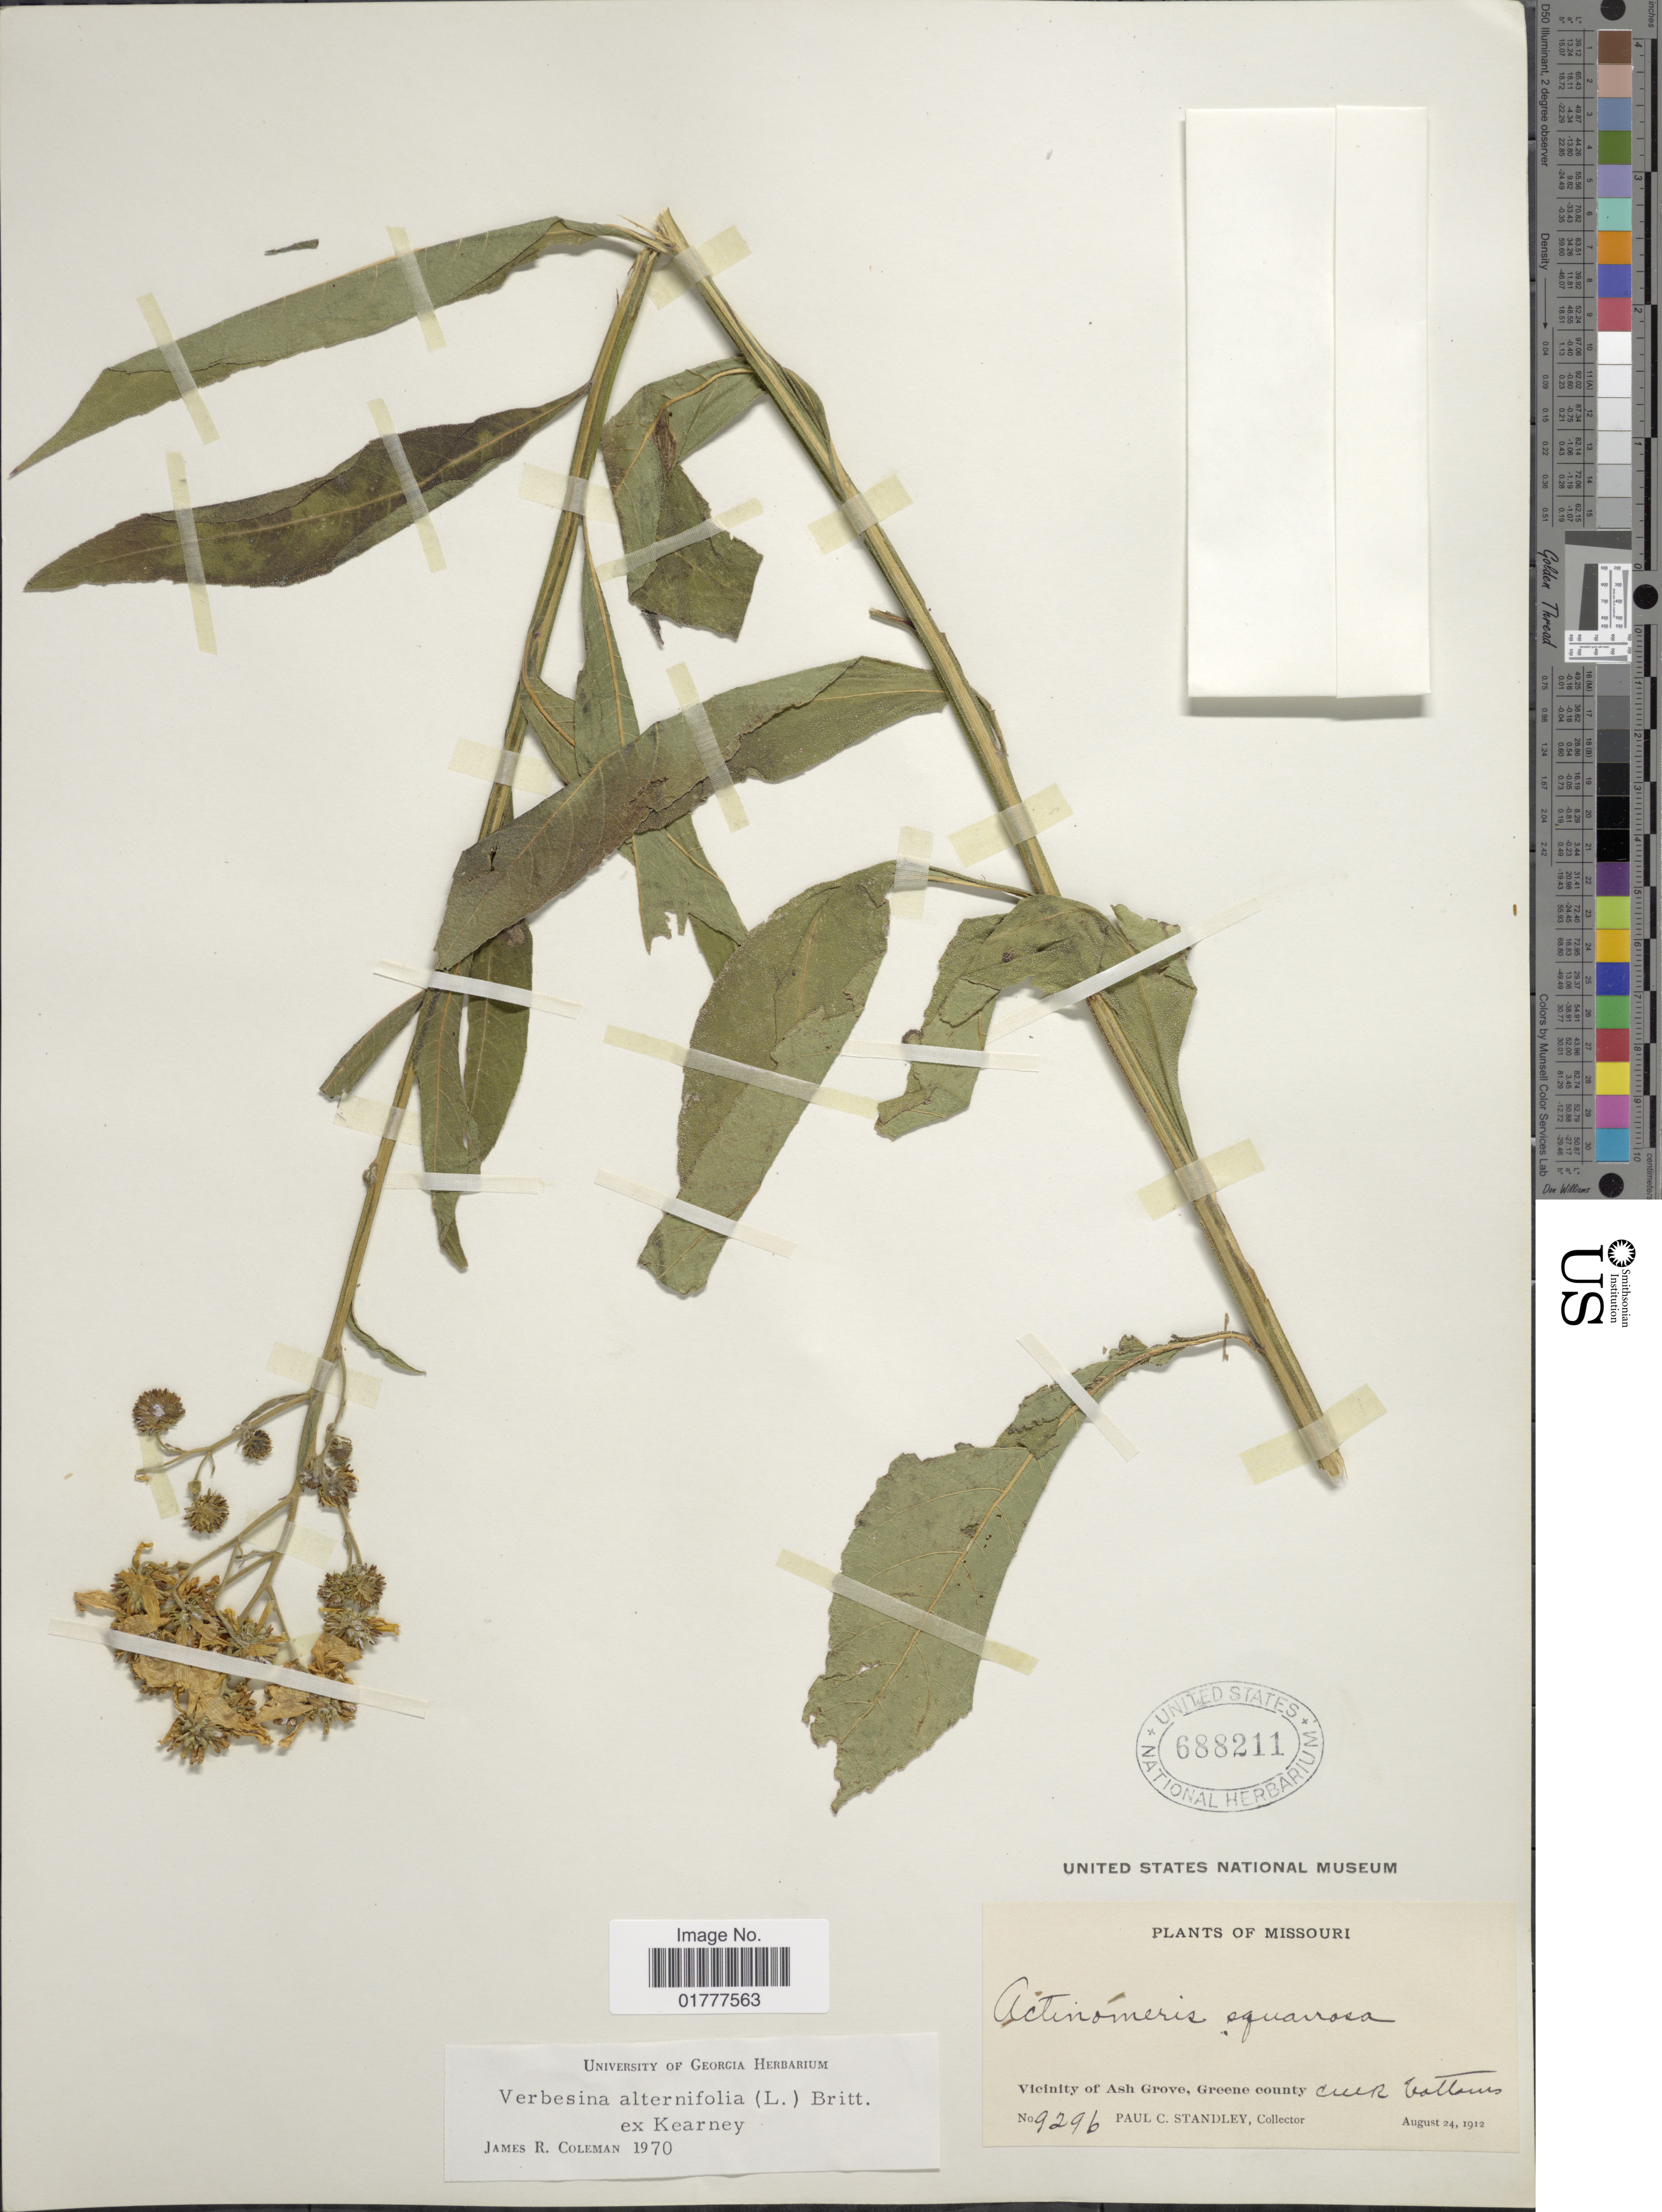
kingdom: Plantae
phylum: Tracheophyta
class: Magnoliopsida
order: Asterales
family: Asteraceae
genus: Actinomeris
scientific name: Actinomeris alternifolia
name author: (L.) DC.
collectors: P. C. Standley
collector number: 9296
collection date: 1912-08-24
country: United States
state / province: Missouri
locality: Vicinity of Ash Grove, Green county, Creek bottoms.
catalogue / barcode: US 688211